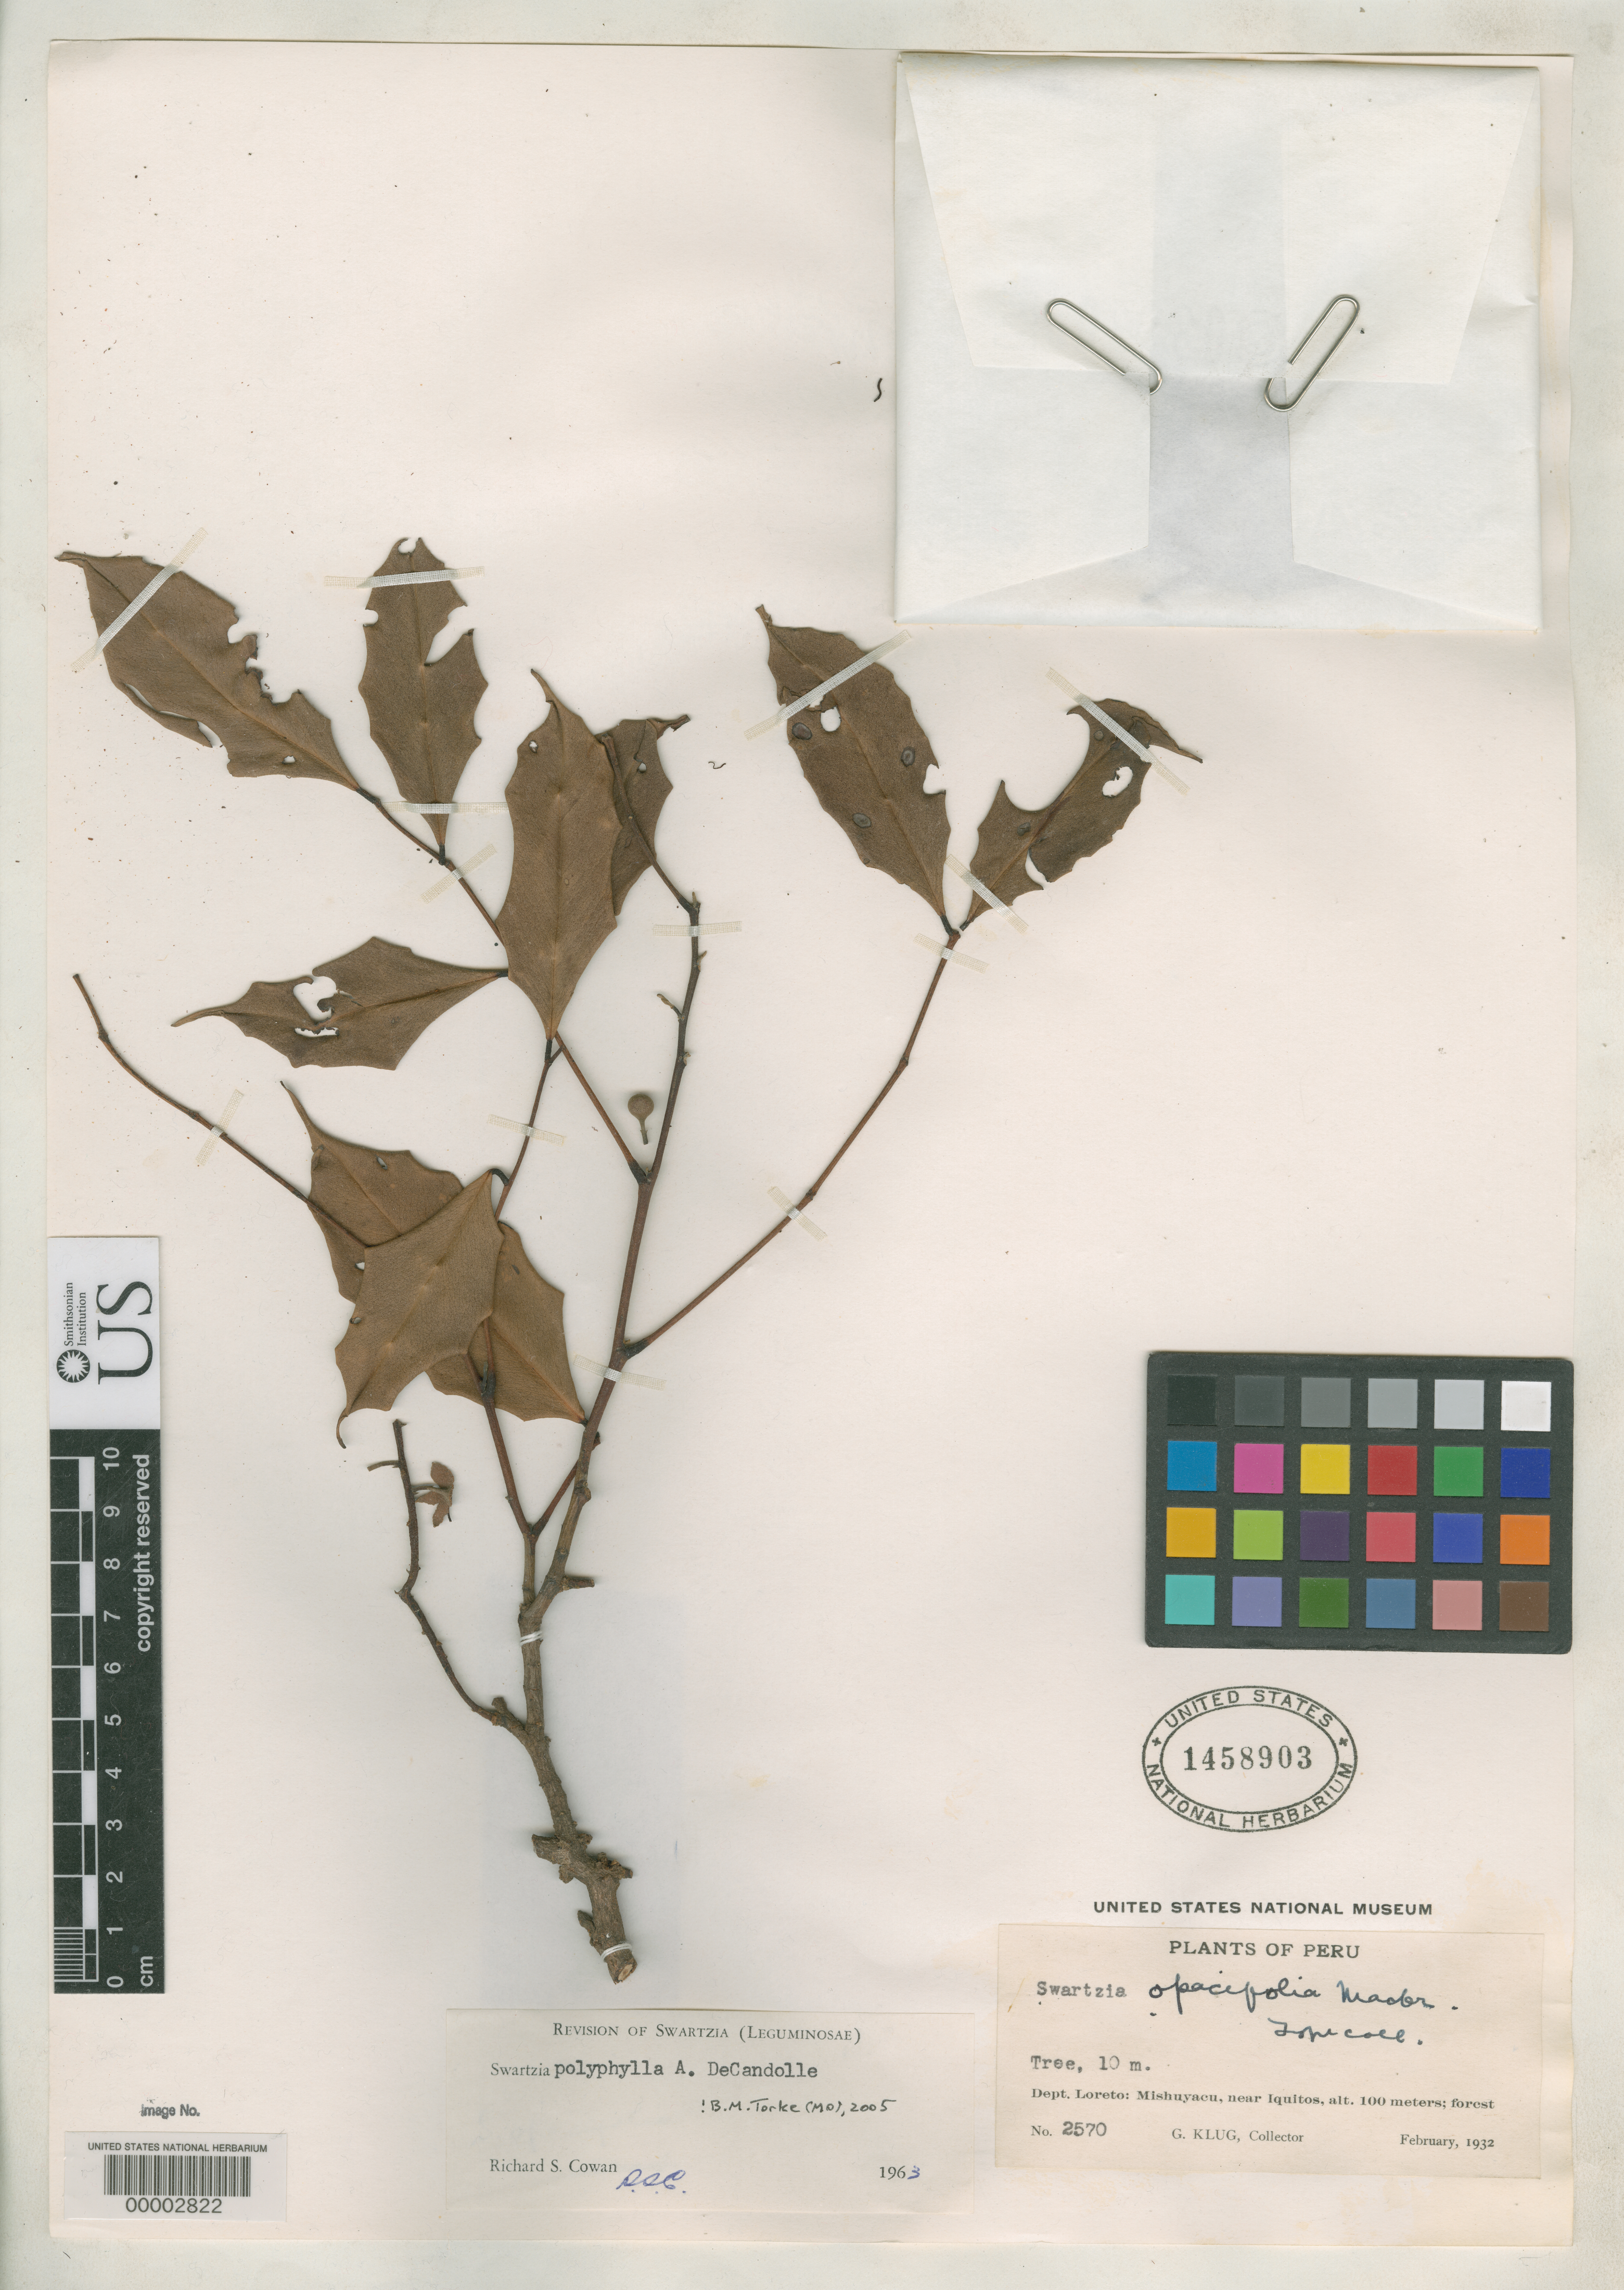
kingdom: Plantae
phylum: Tracheophyta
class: Magnoliopsida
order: Fabales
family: Fabaceae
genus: Swartzia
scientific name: Swartzia opacifolia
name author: J.F. Macbr.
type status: Isotype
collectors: G. Klug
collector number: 2570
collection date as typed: Feb 1932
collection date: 1932-02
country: Peru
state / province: Loreto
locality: Mishuyacu, near Iquitos.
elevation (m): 100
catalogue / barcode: US 1458903